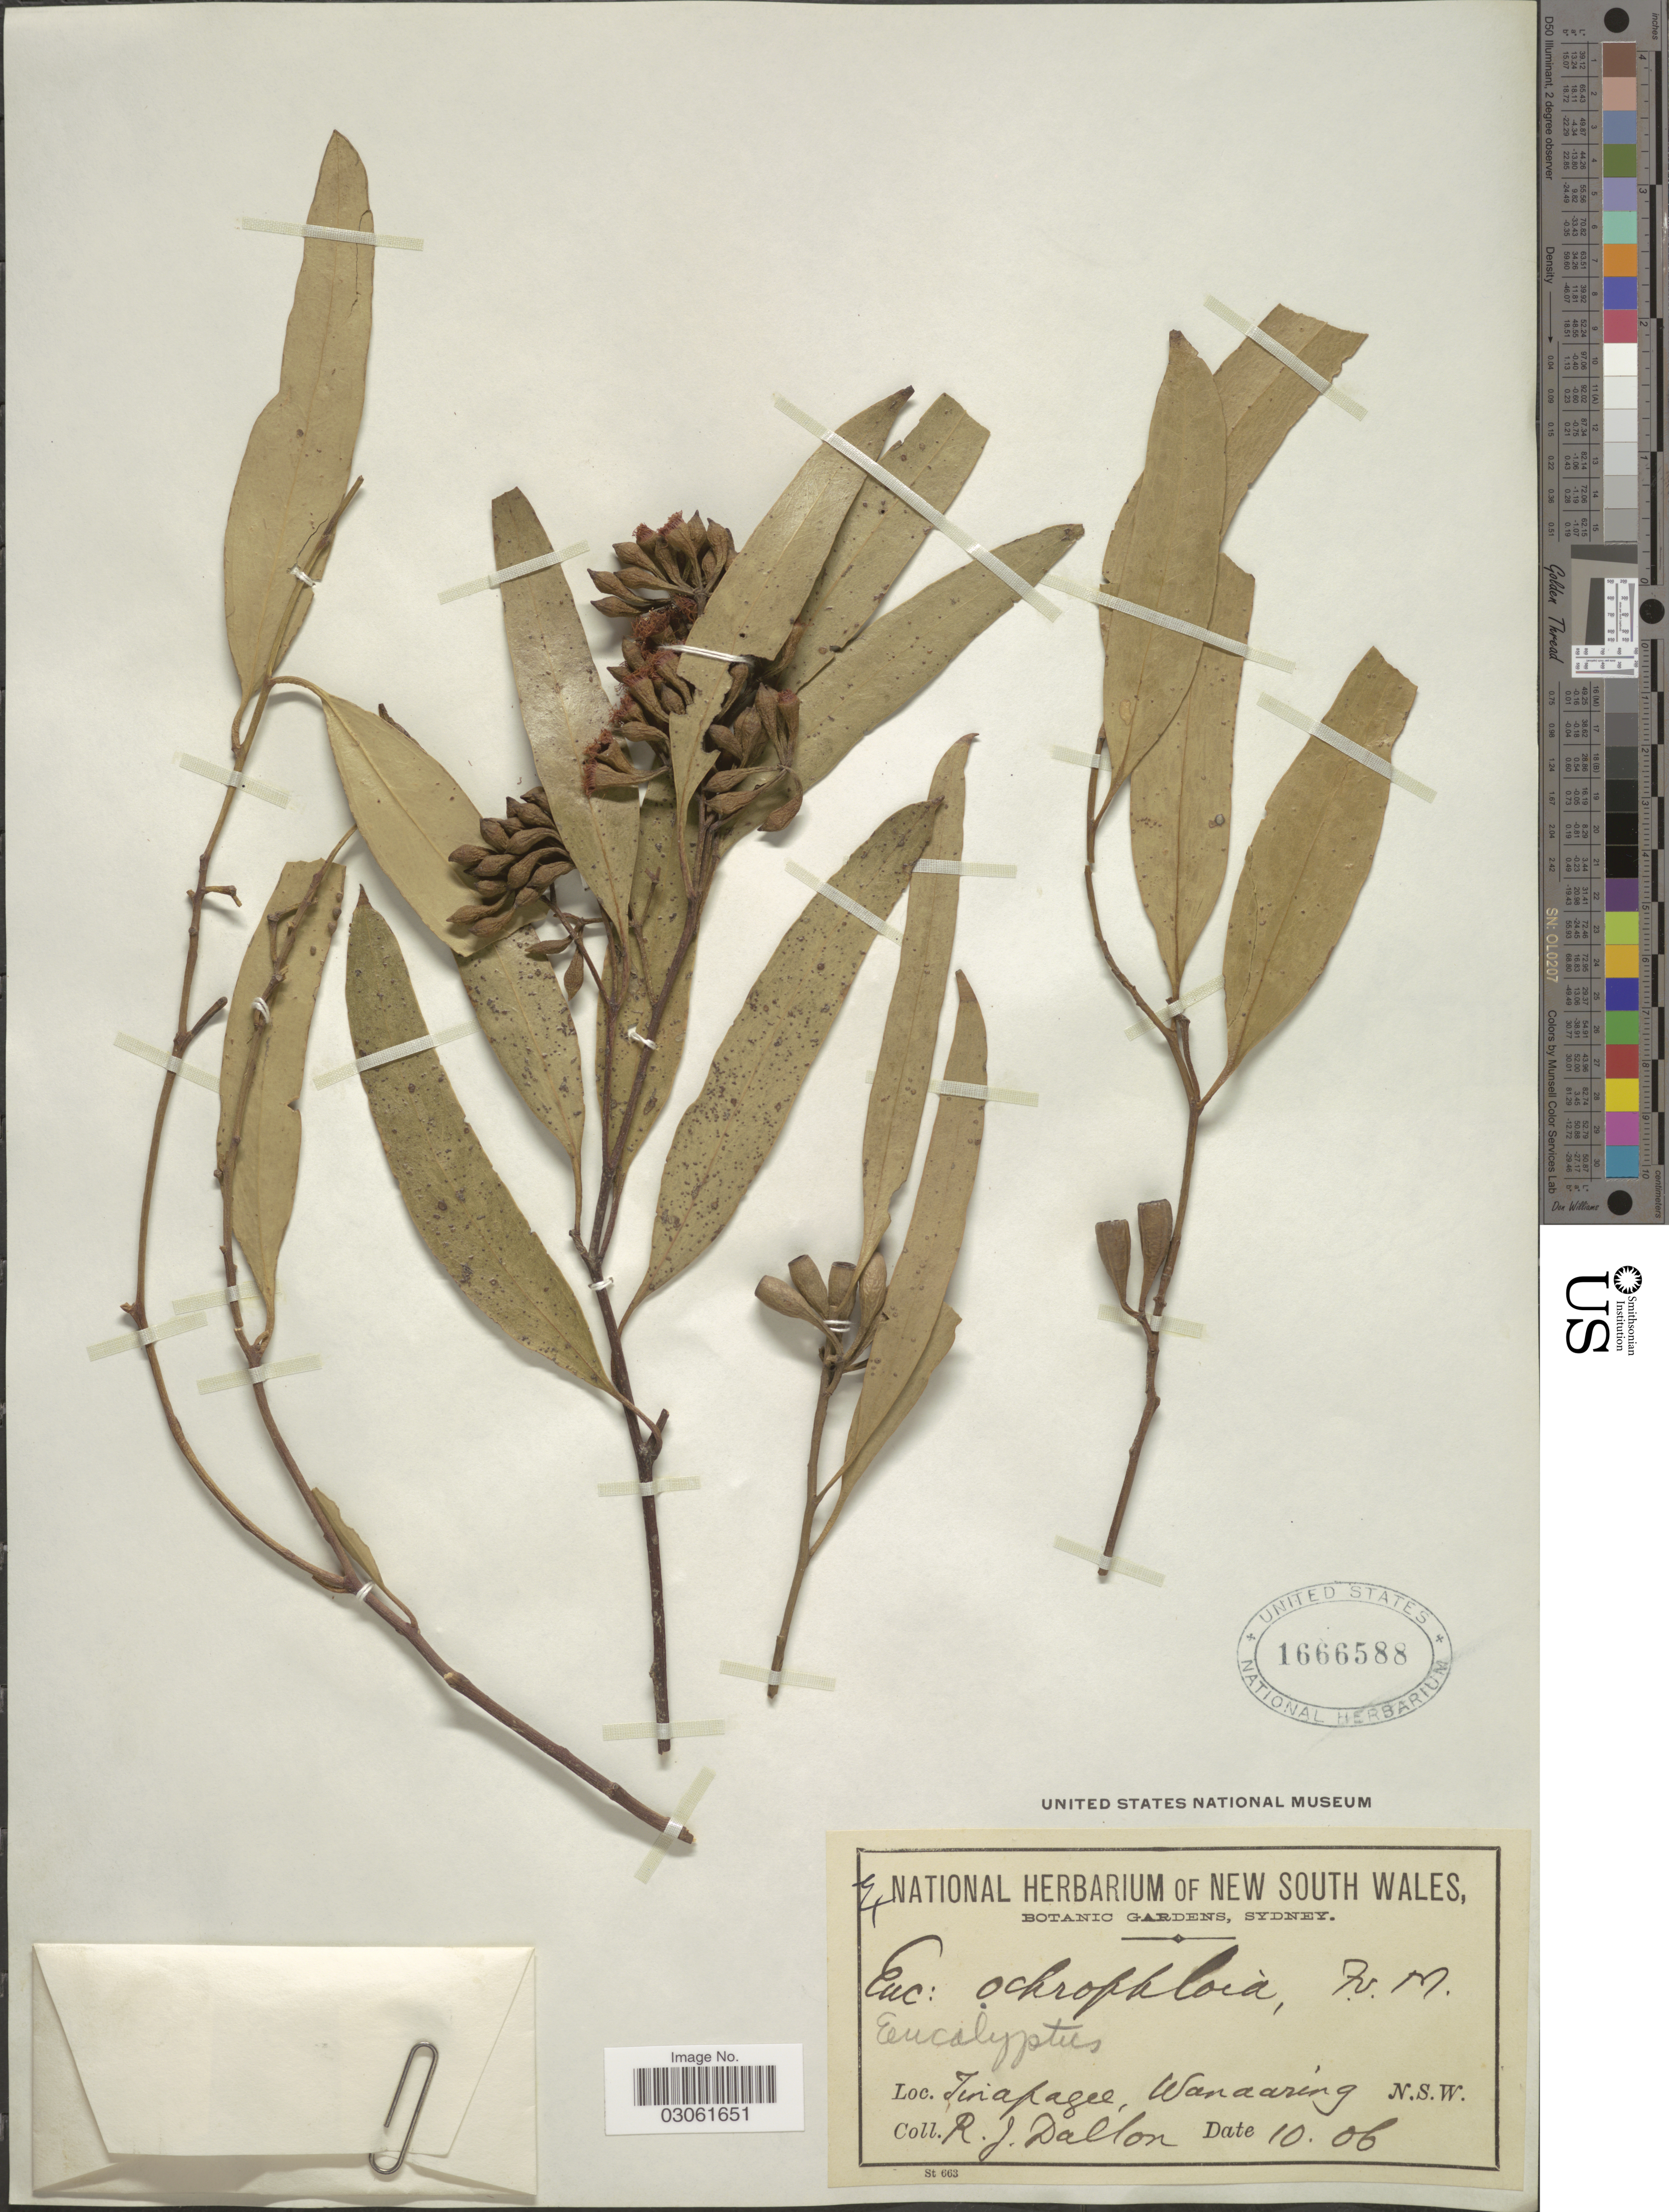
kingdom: Plantae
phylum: Tracheophyta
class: Magnoliopsida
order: Myrtales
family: Myrtaceae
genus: Eucalyptus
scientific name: Eucalyptus ochrophloia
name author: F. Muell.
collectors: R. Dalton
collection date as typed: Transcribed d/m/y: /10/6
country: Australia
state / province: New South Wales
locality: Tinapagee, Wanaaring.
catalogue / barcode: US 1666588